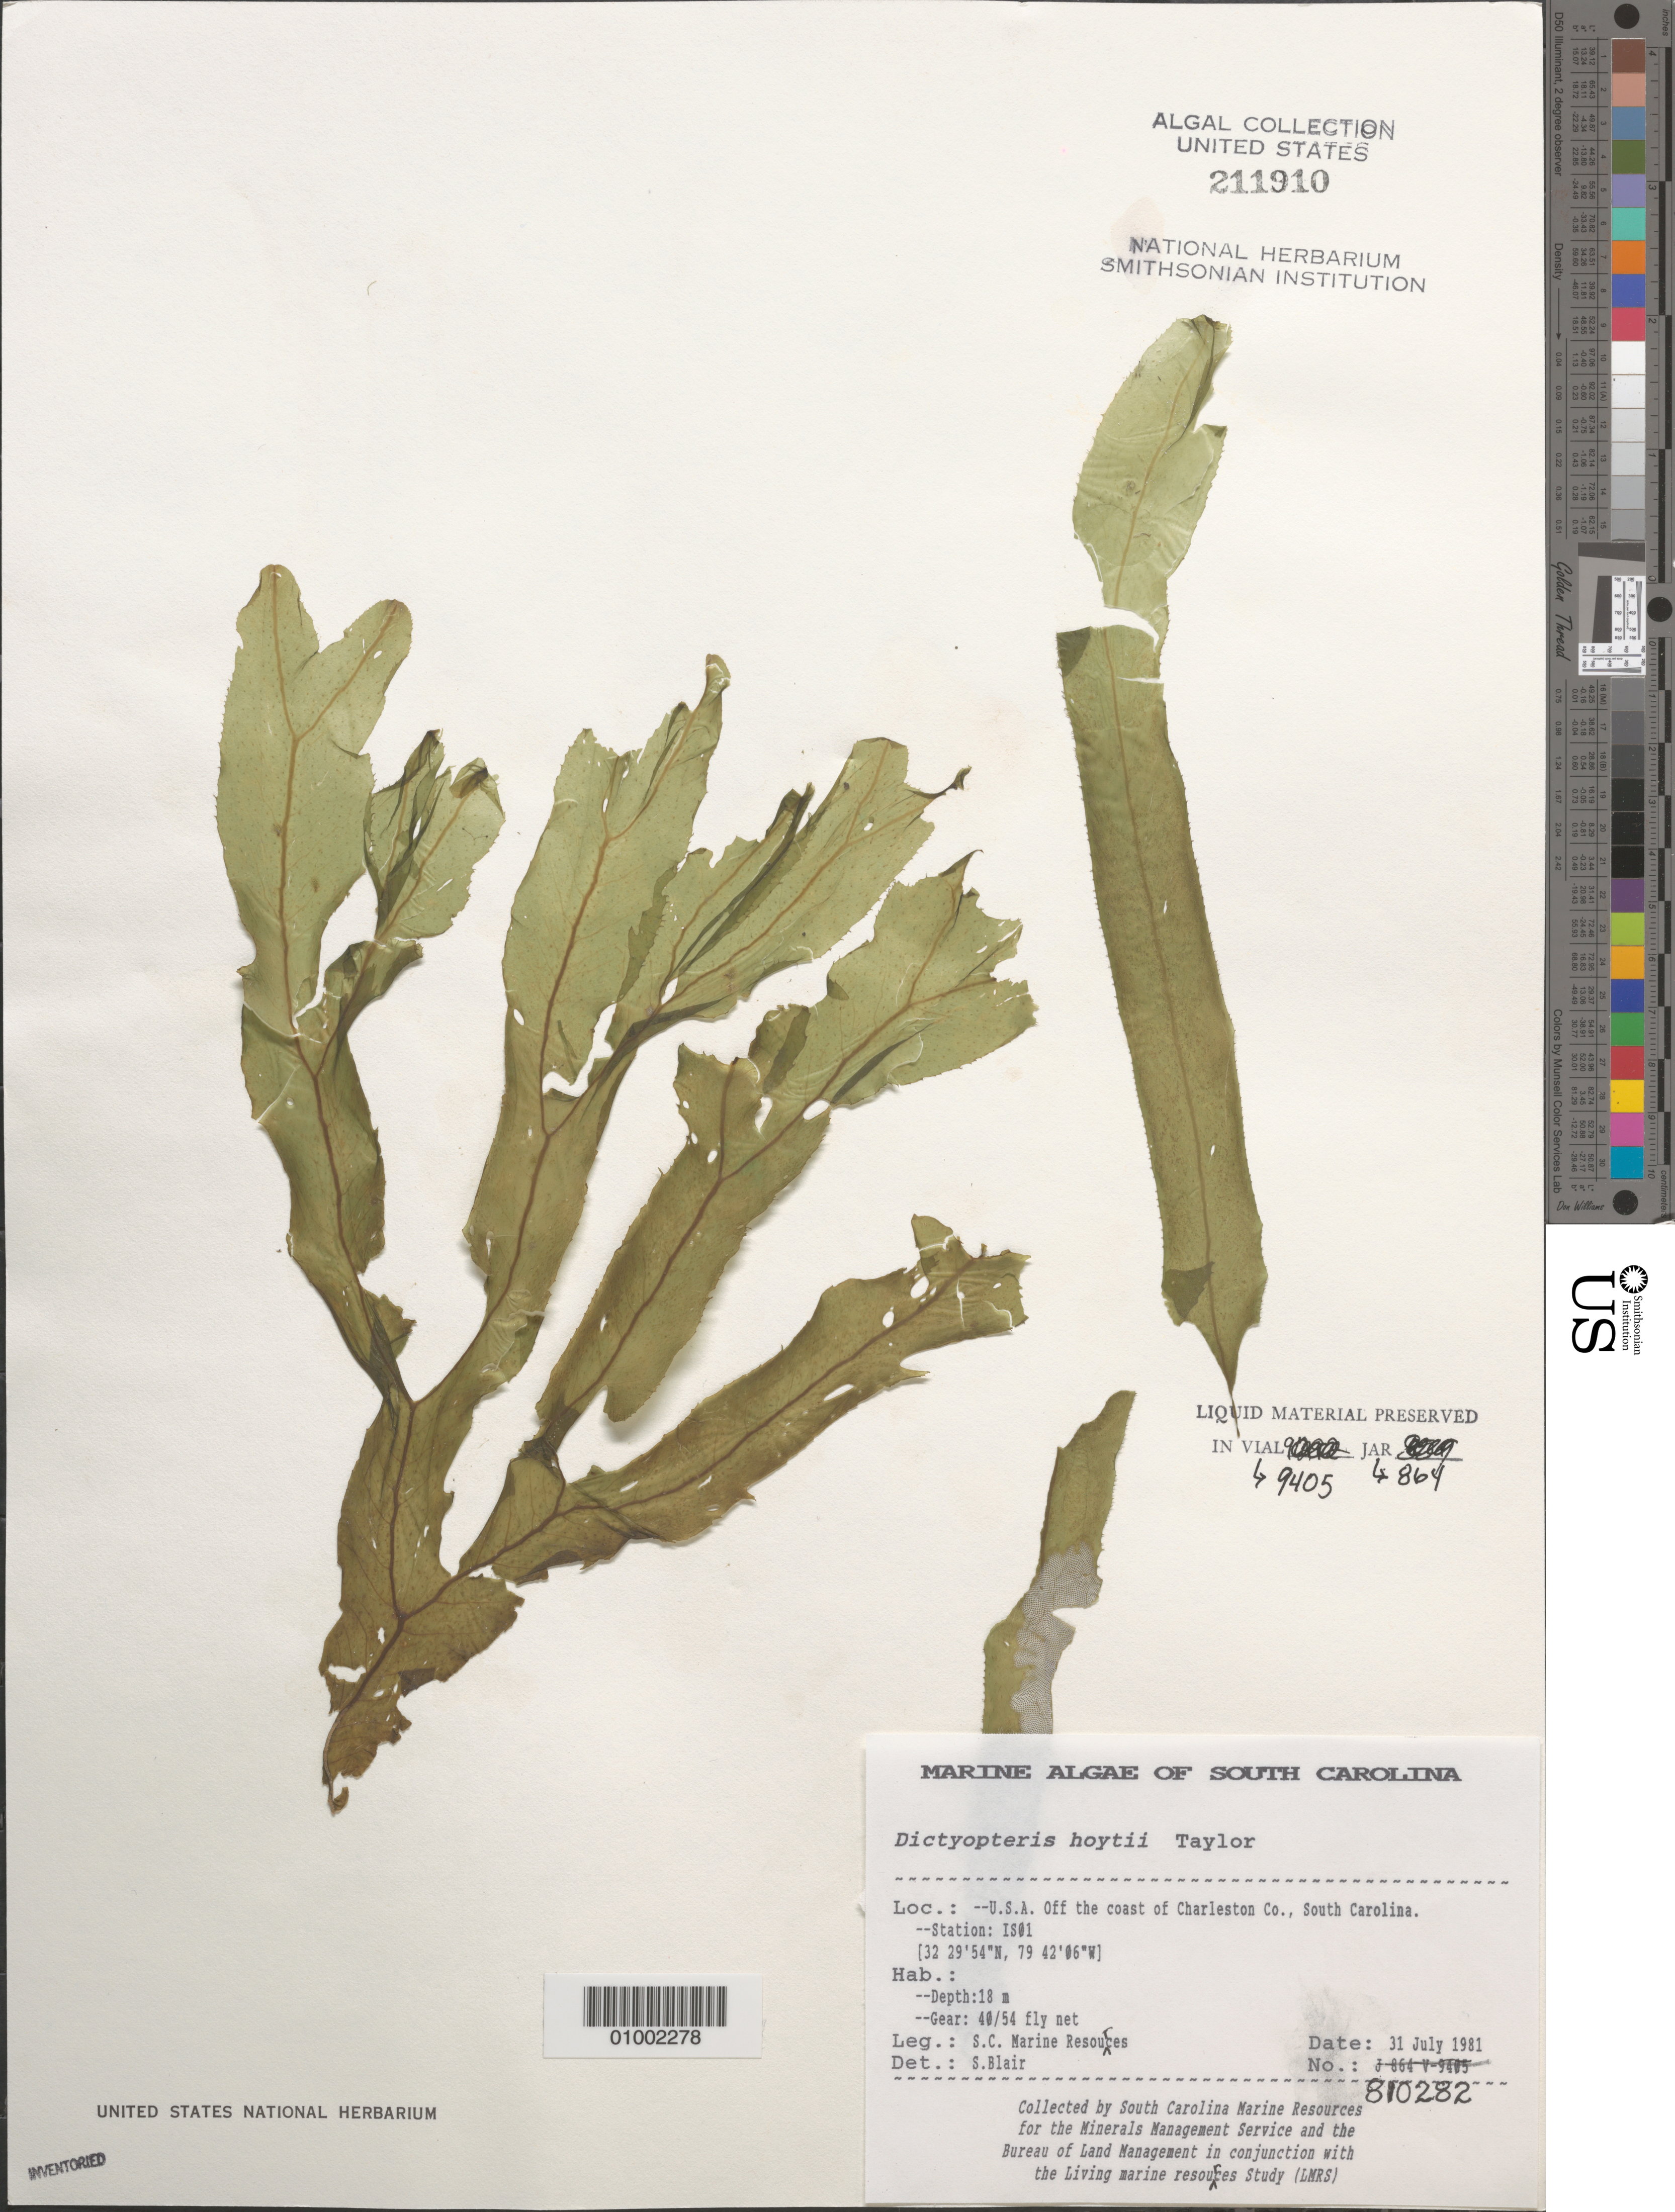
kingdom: Chromista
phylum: Ochrophyta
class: Phaeophyceae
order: Dictyotales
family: Dictyotaceae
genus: Dictyopteris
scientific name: Dictyopteris hoytii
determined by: Blair, S. M.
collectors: South Carolina Marine Resources for BLM/MMS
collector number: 810282 (Station IS01)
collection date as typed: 31 Jul 1981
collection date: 1981-07-31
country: United States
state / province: South Carolina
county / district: Charleston County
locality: Off coast of Charleston County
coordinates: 32 29'54"N, 79 42'06"W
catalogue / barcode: US 211910